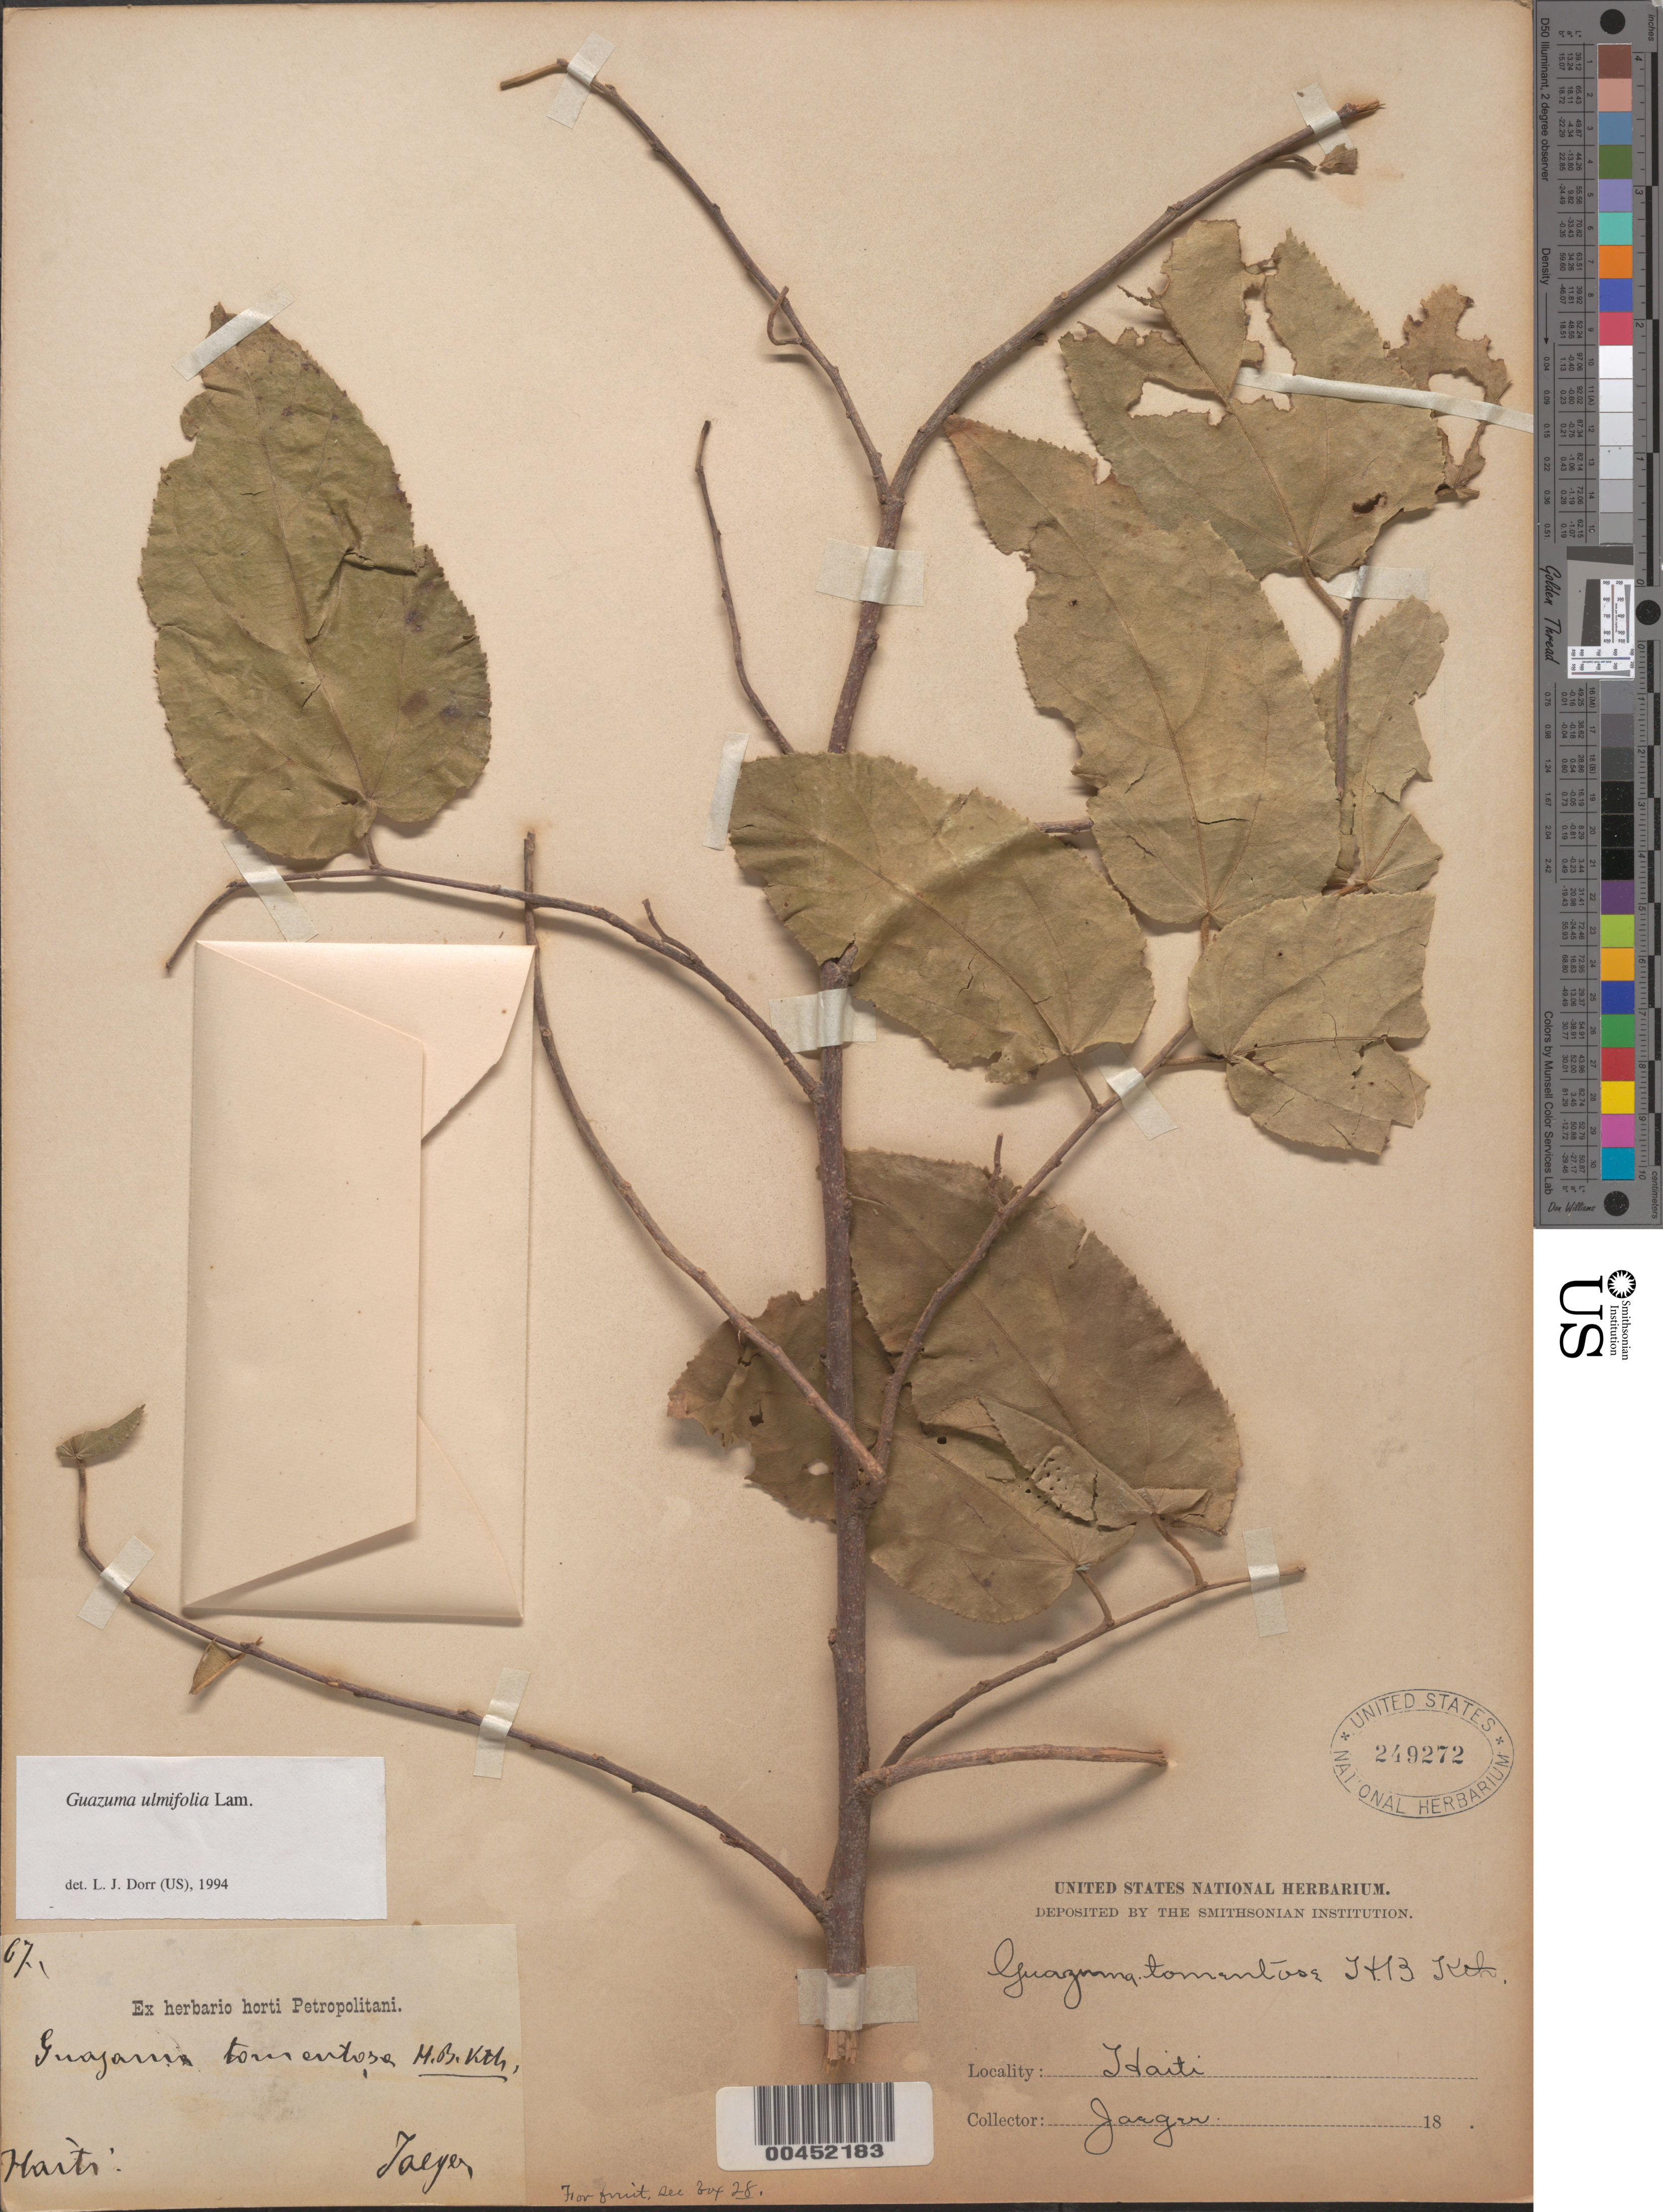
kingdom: Plantae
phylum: Tracheophyta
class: Magnoliopsida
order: Malvales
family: Malvaceae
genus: Guazuma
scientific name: Guazuma ulmifolia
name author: Lam.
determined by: Dorr, L. J., (BOT), Smithsonian Institution - National Museum of Natural History (UNITED STATES)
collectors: -. Jaeger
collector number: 67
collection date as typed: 18--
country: Haiti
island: Hispaniola Island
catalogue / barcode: US 249272